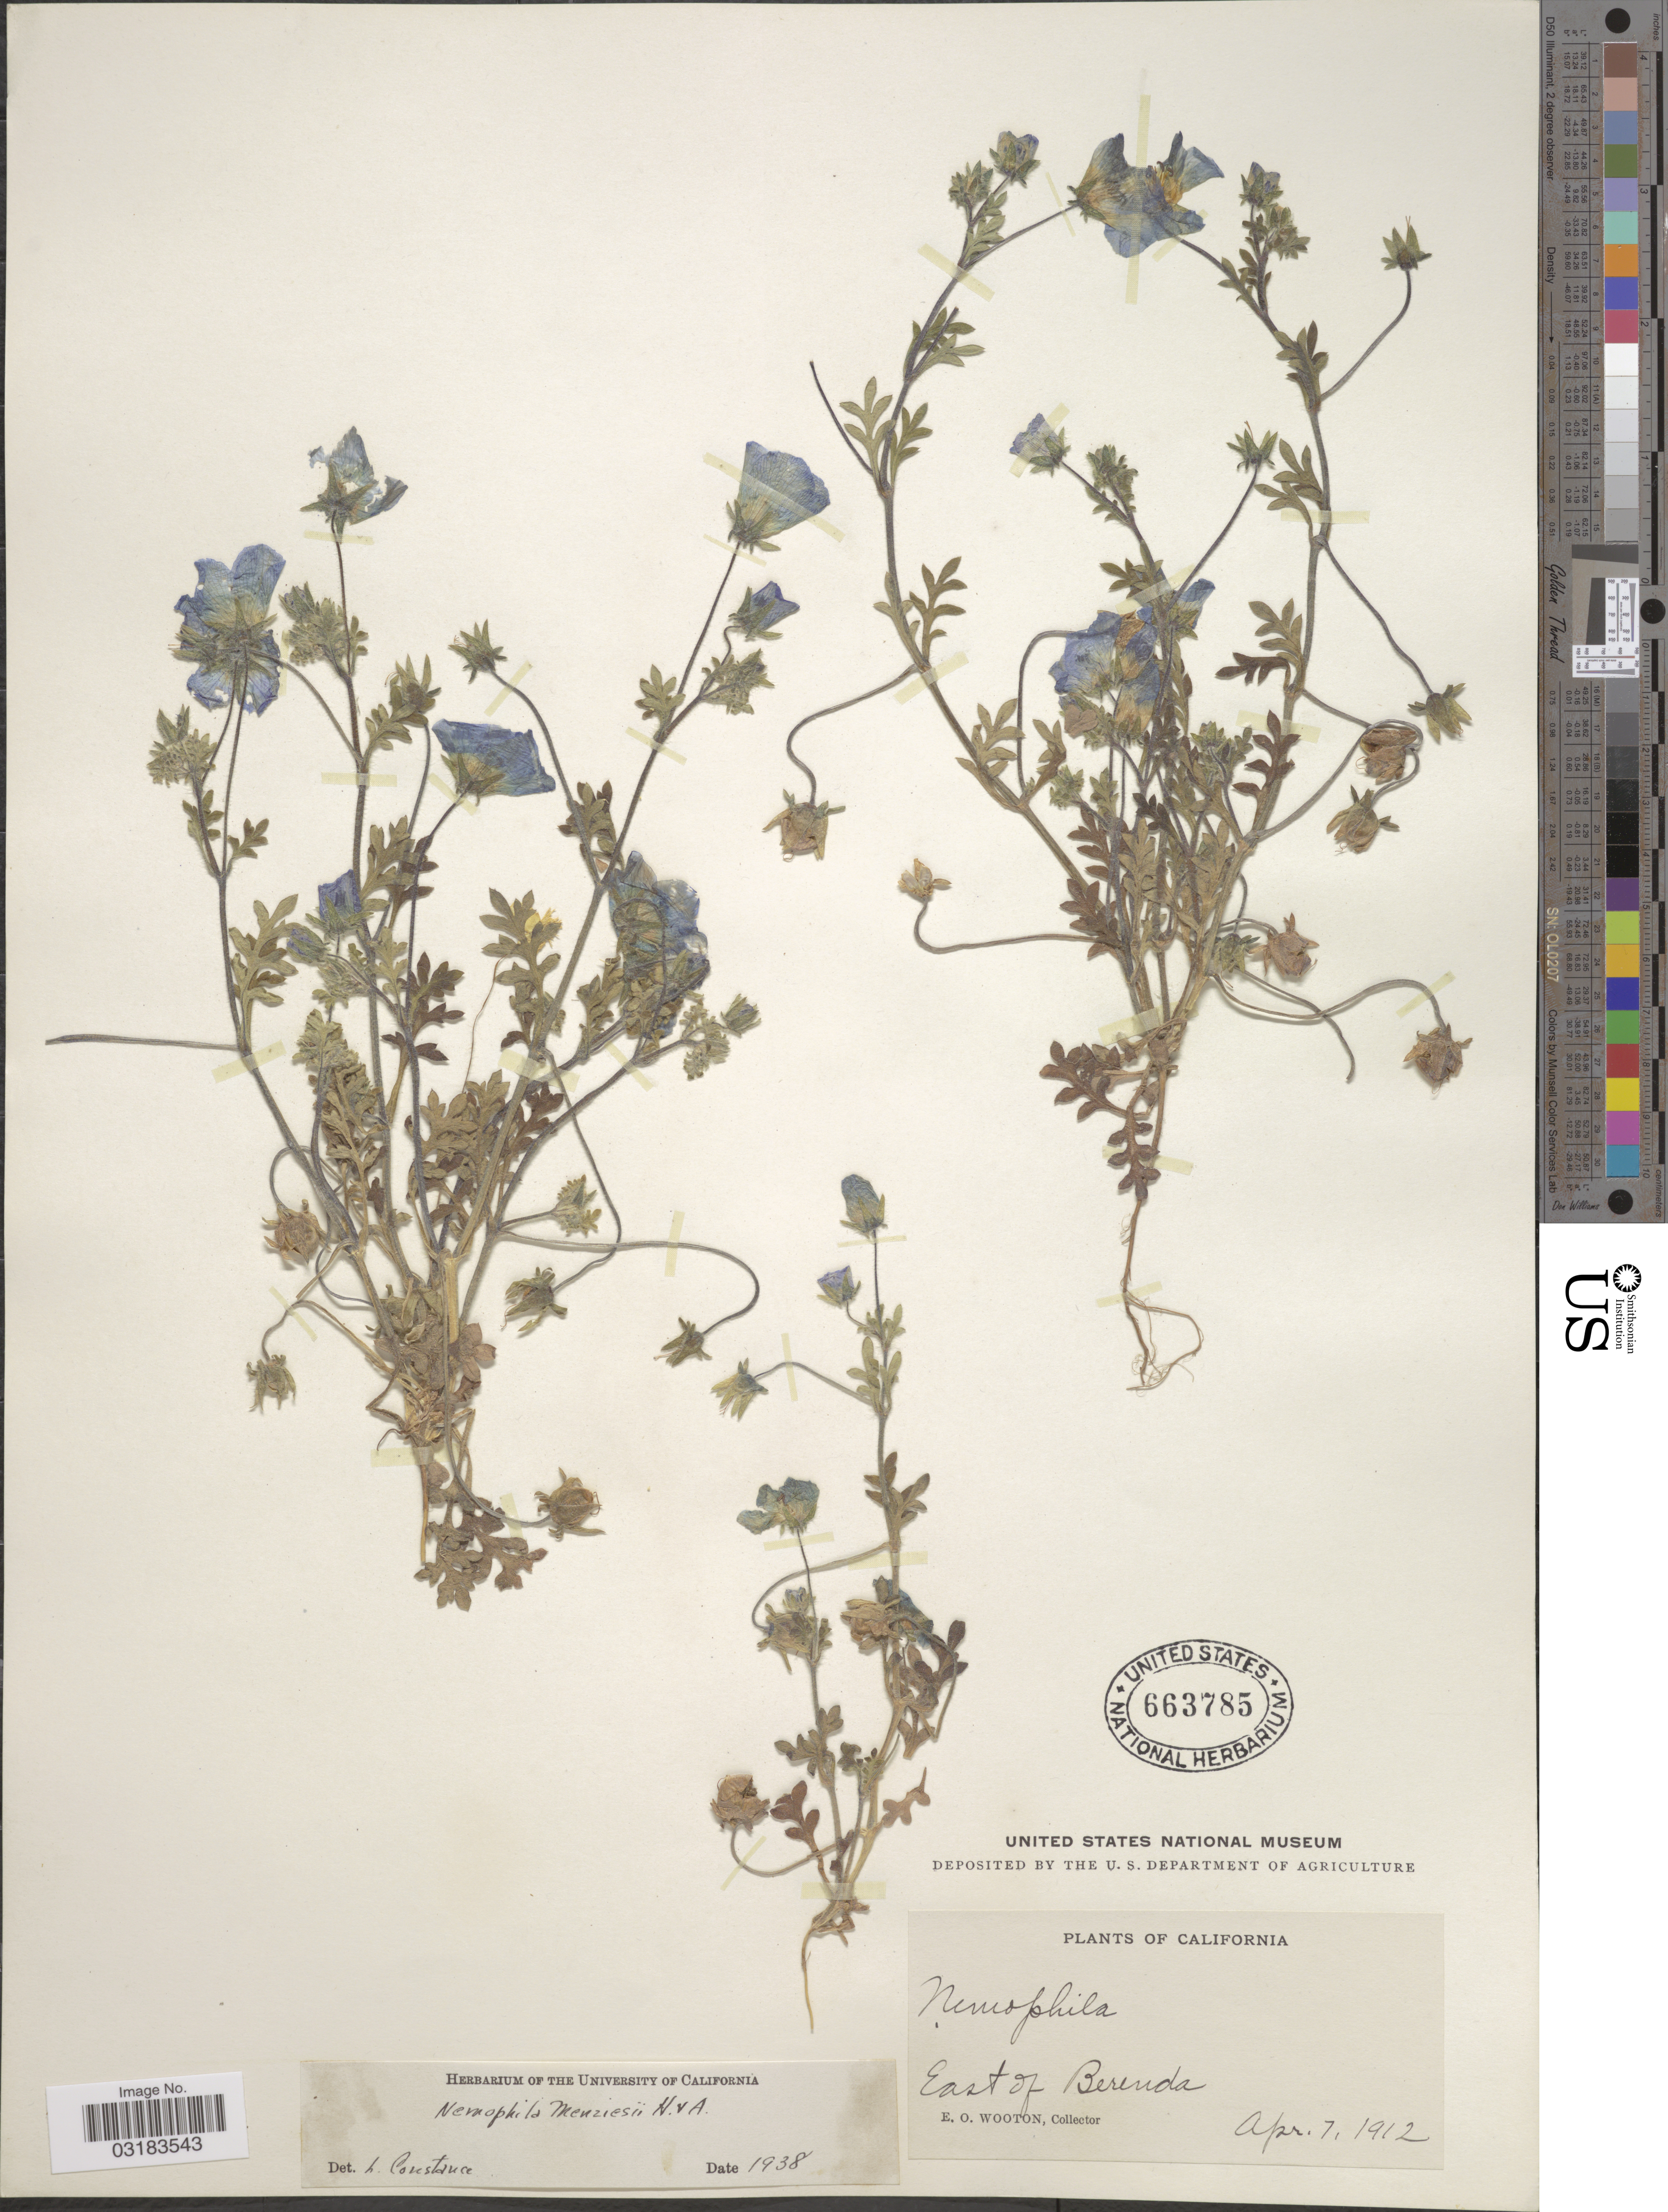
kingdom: Plantae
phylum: Tracheophyta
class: Magnoliopsida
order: Boraginales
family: Hydrophyllaceae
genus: Nemophila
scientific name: Nemophila menziesii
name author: Hook. & Arn.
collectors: E. O. Wooton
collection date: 1912-04-07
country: United States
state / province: California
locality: East of Berenda.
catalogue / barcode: US 663785